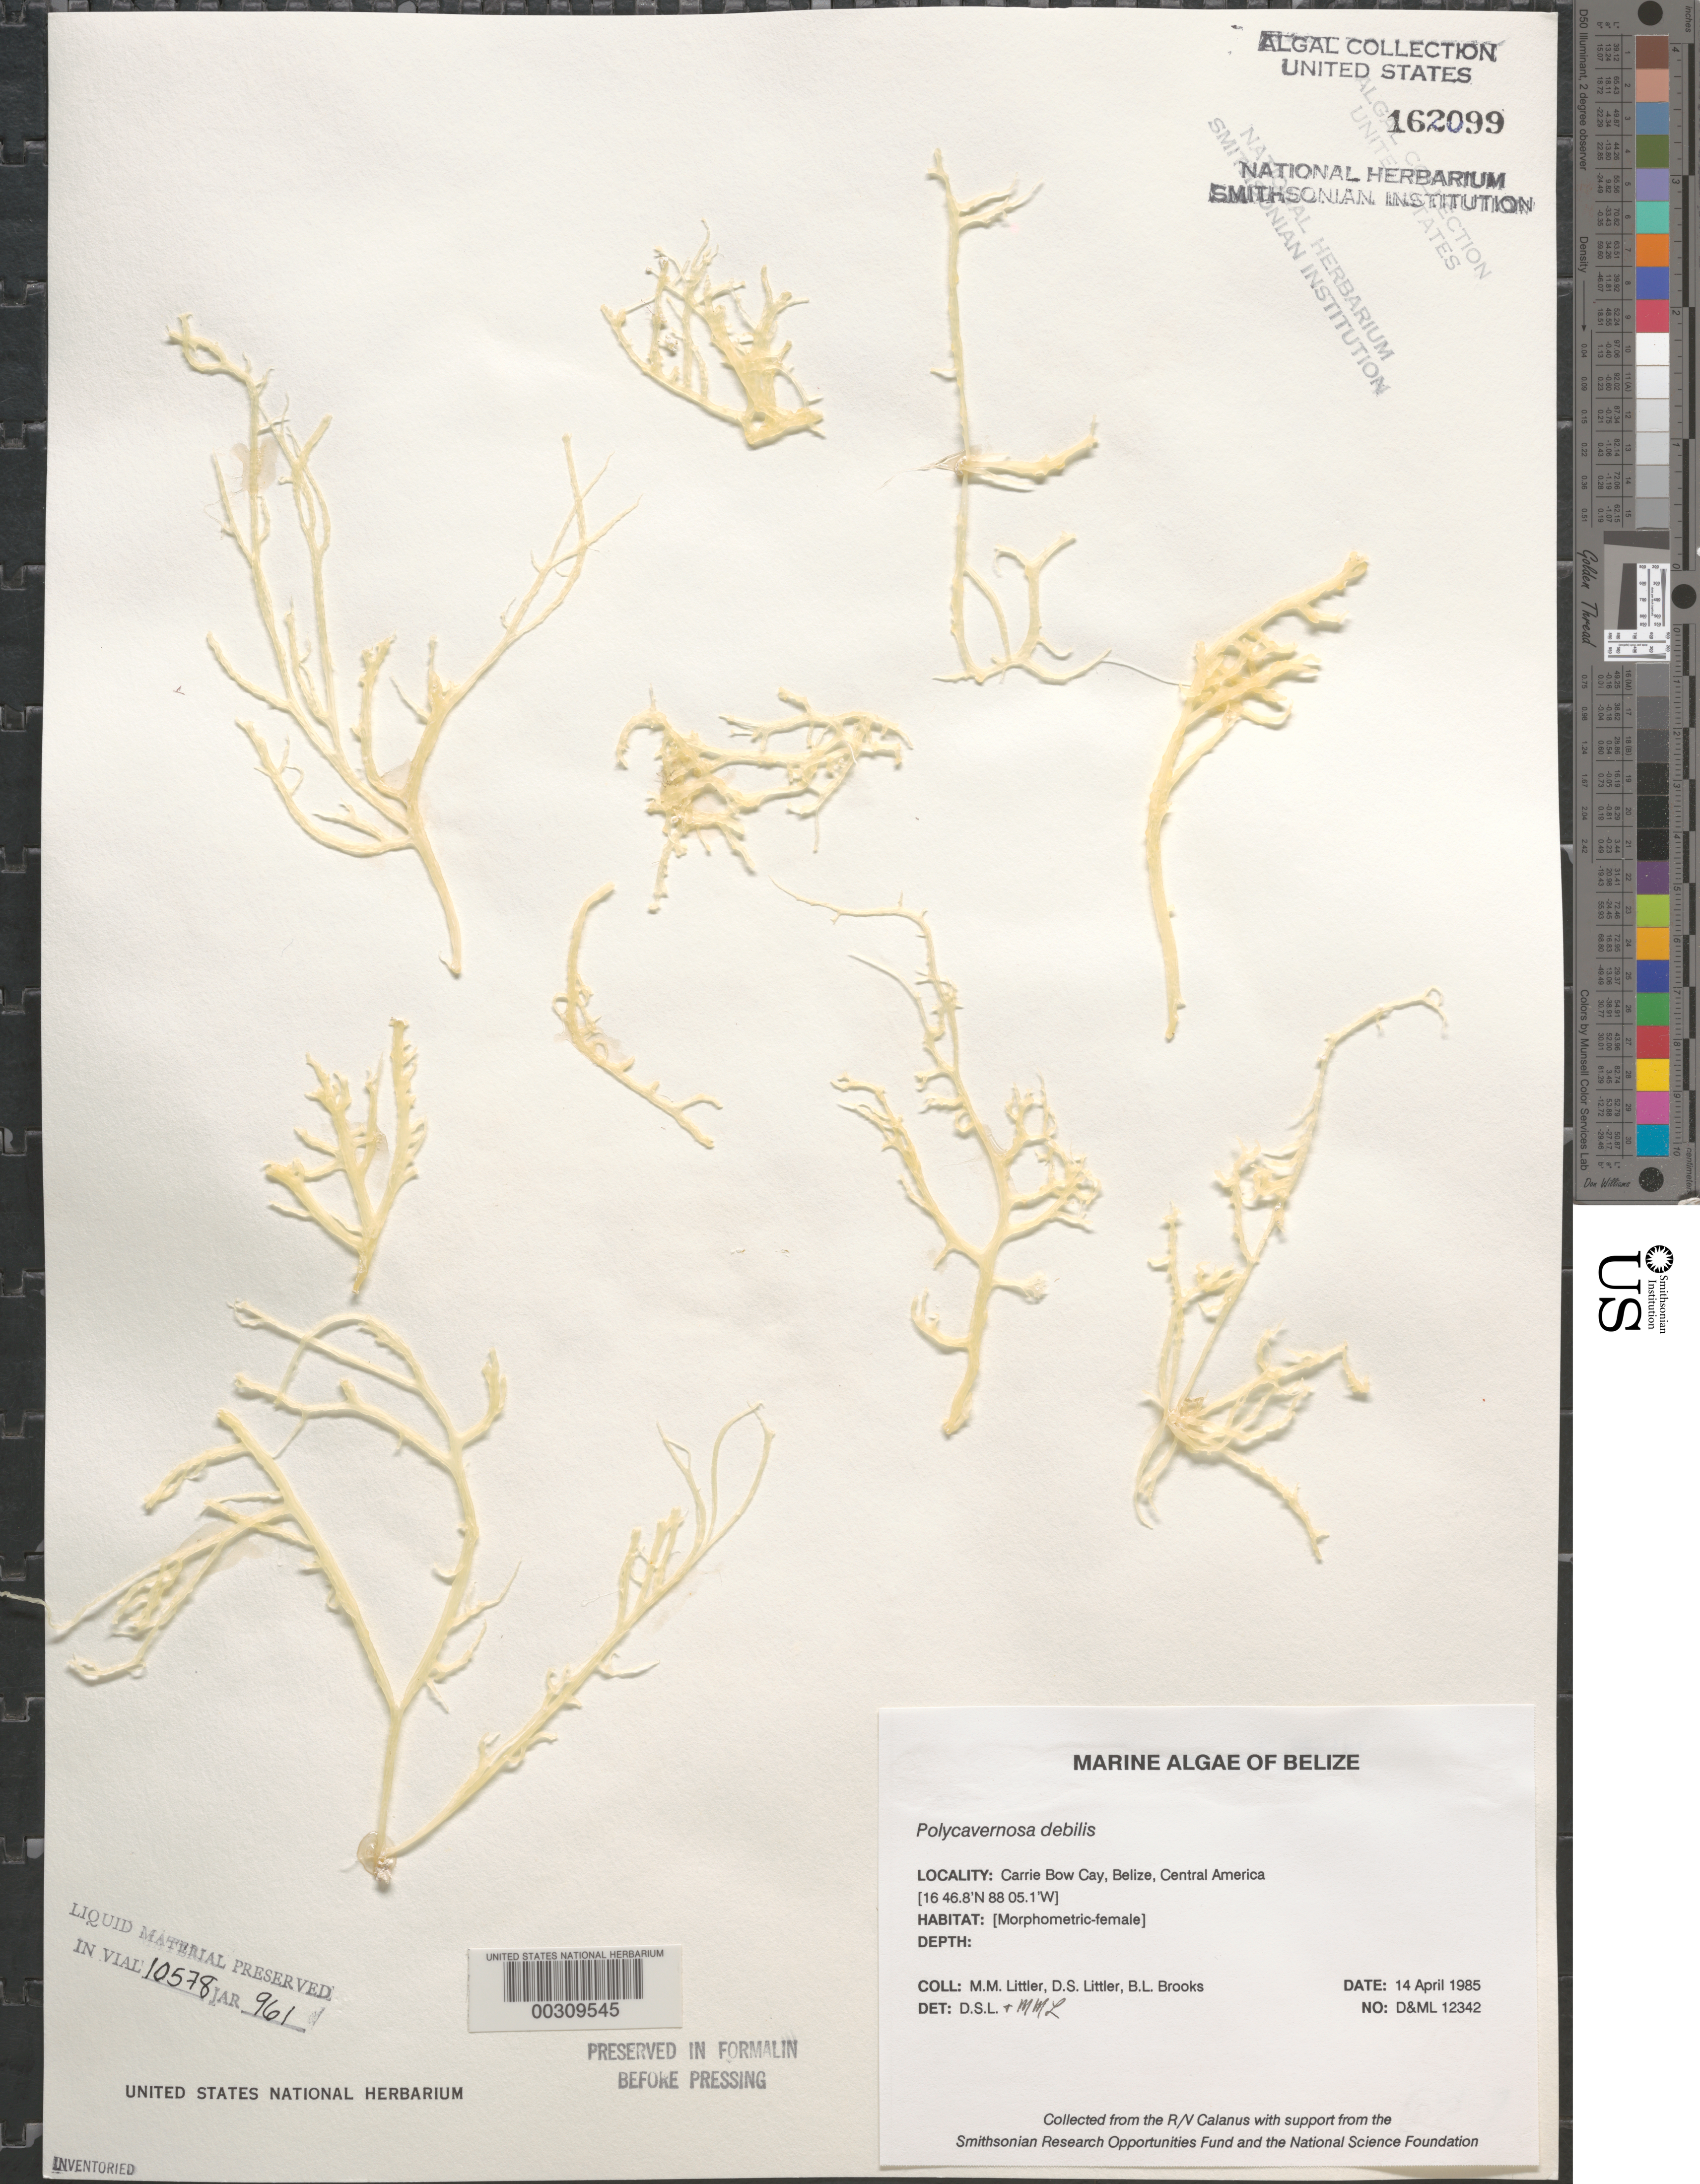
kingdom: Plantae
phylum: Rhodophyta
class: Florideophyceae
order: Gracilariales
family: Gracilariaceae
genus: Gracilaria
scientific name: Gracilaria debilis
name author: (Forssk.) Børgesen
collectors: M. M. Littler, D. S. Littler & B. Brooks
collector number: D&ML 12342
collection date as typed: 14 Apr 1985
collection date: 1985-04-14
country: Belize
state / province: Stann Creek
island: Carrie Bow Cay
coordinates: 16 46.8' N, 88 05.1' W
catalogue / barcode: US 162099